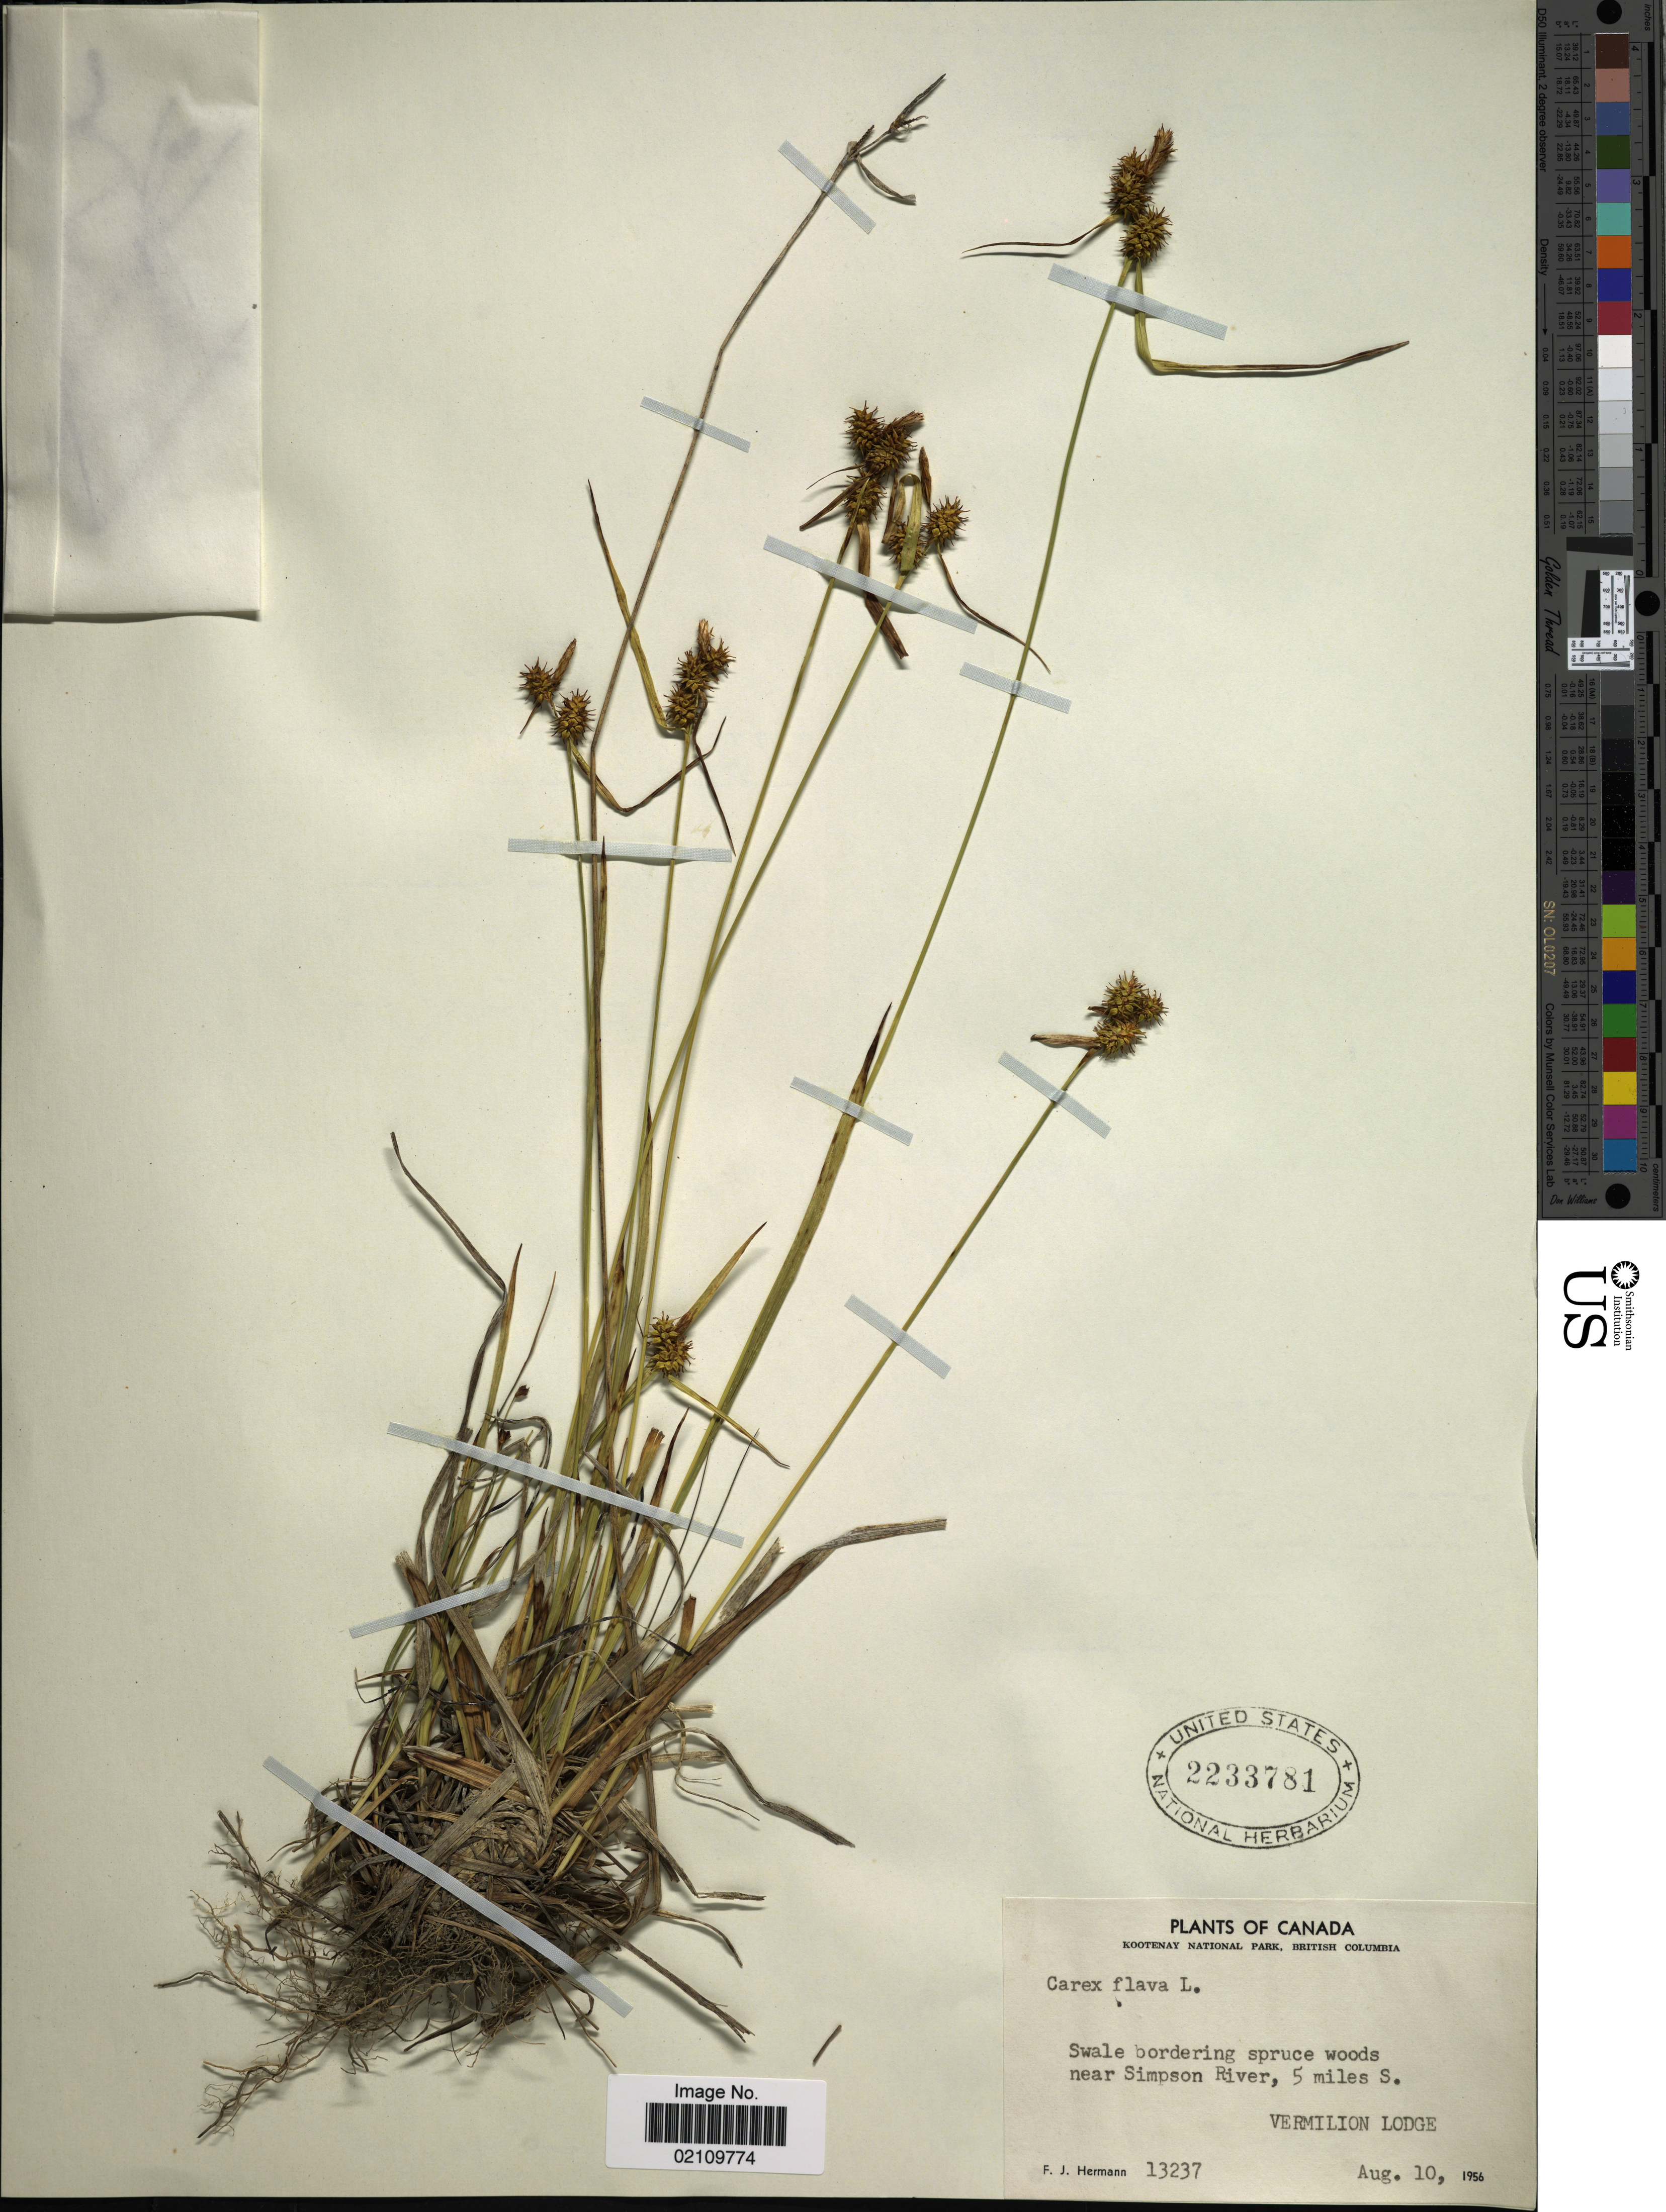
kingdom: Plantae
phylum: Tracheophyta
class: Liliopsida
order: Poales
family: Cyperaceae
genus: Carex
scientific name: Carex flava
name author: L.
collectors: F. J. Hermann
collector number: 13237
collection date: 1956-08-10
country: Canada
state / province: British Columbia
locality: Kootenay National Park. near Simpson River, 5 miles S. Vermillion Lodge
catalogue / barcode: US 2233781